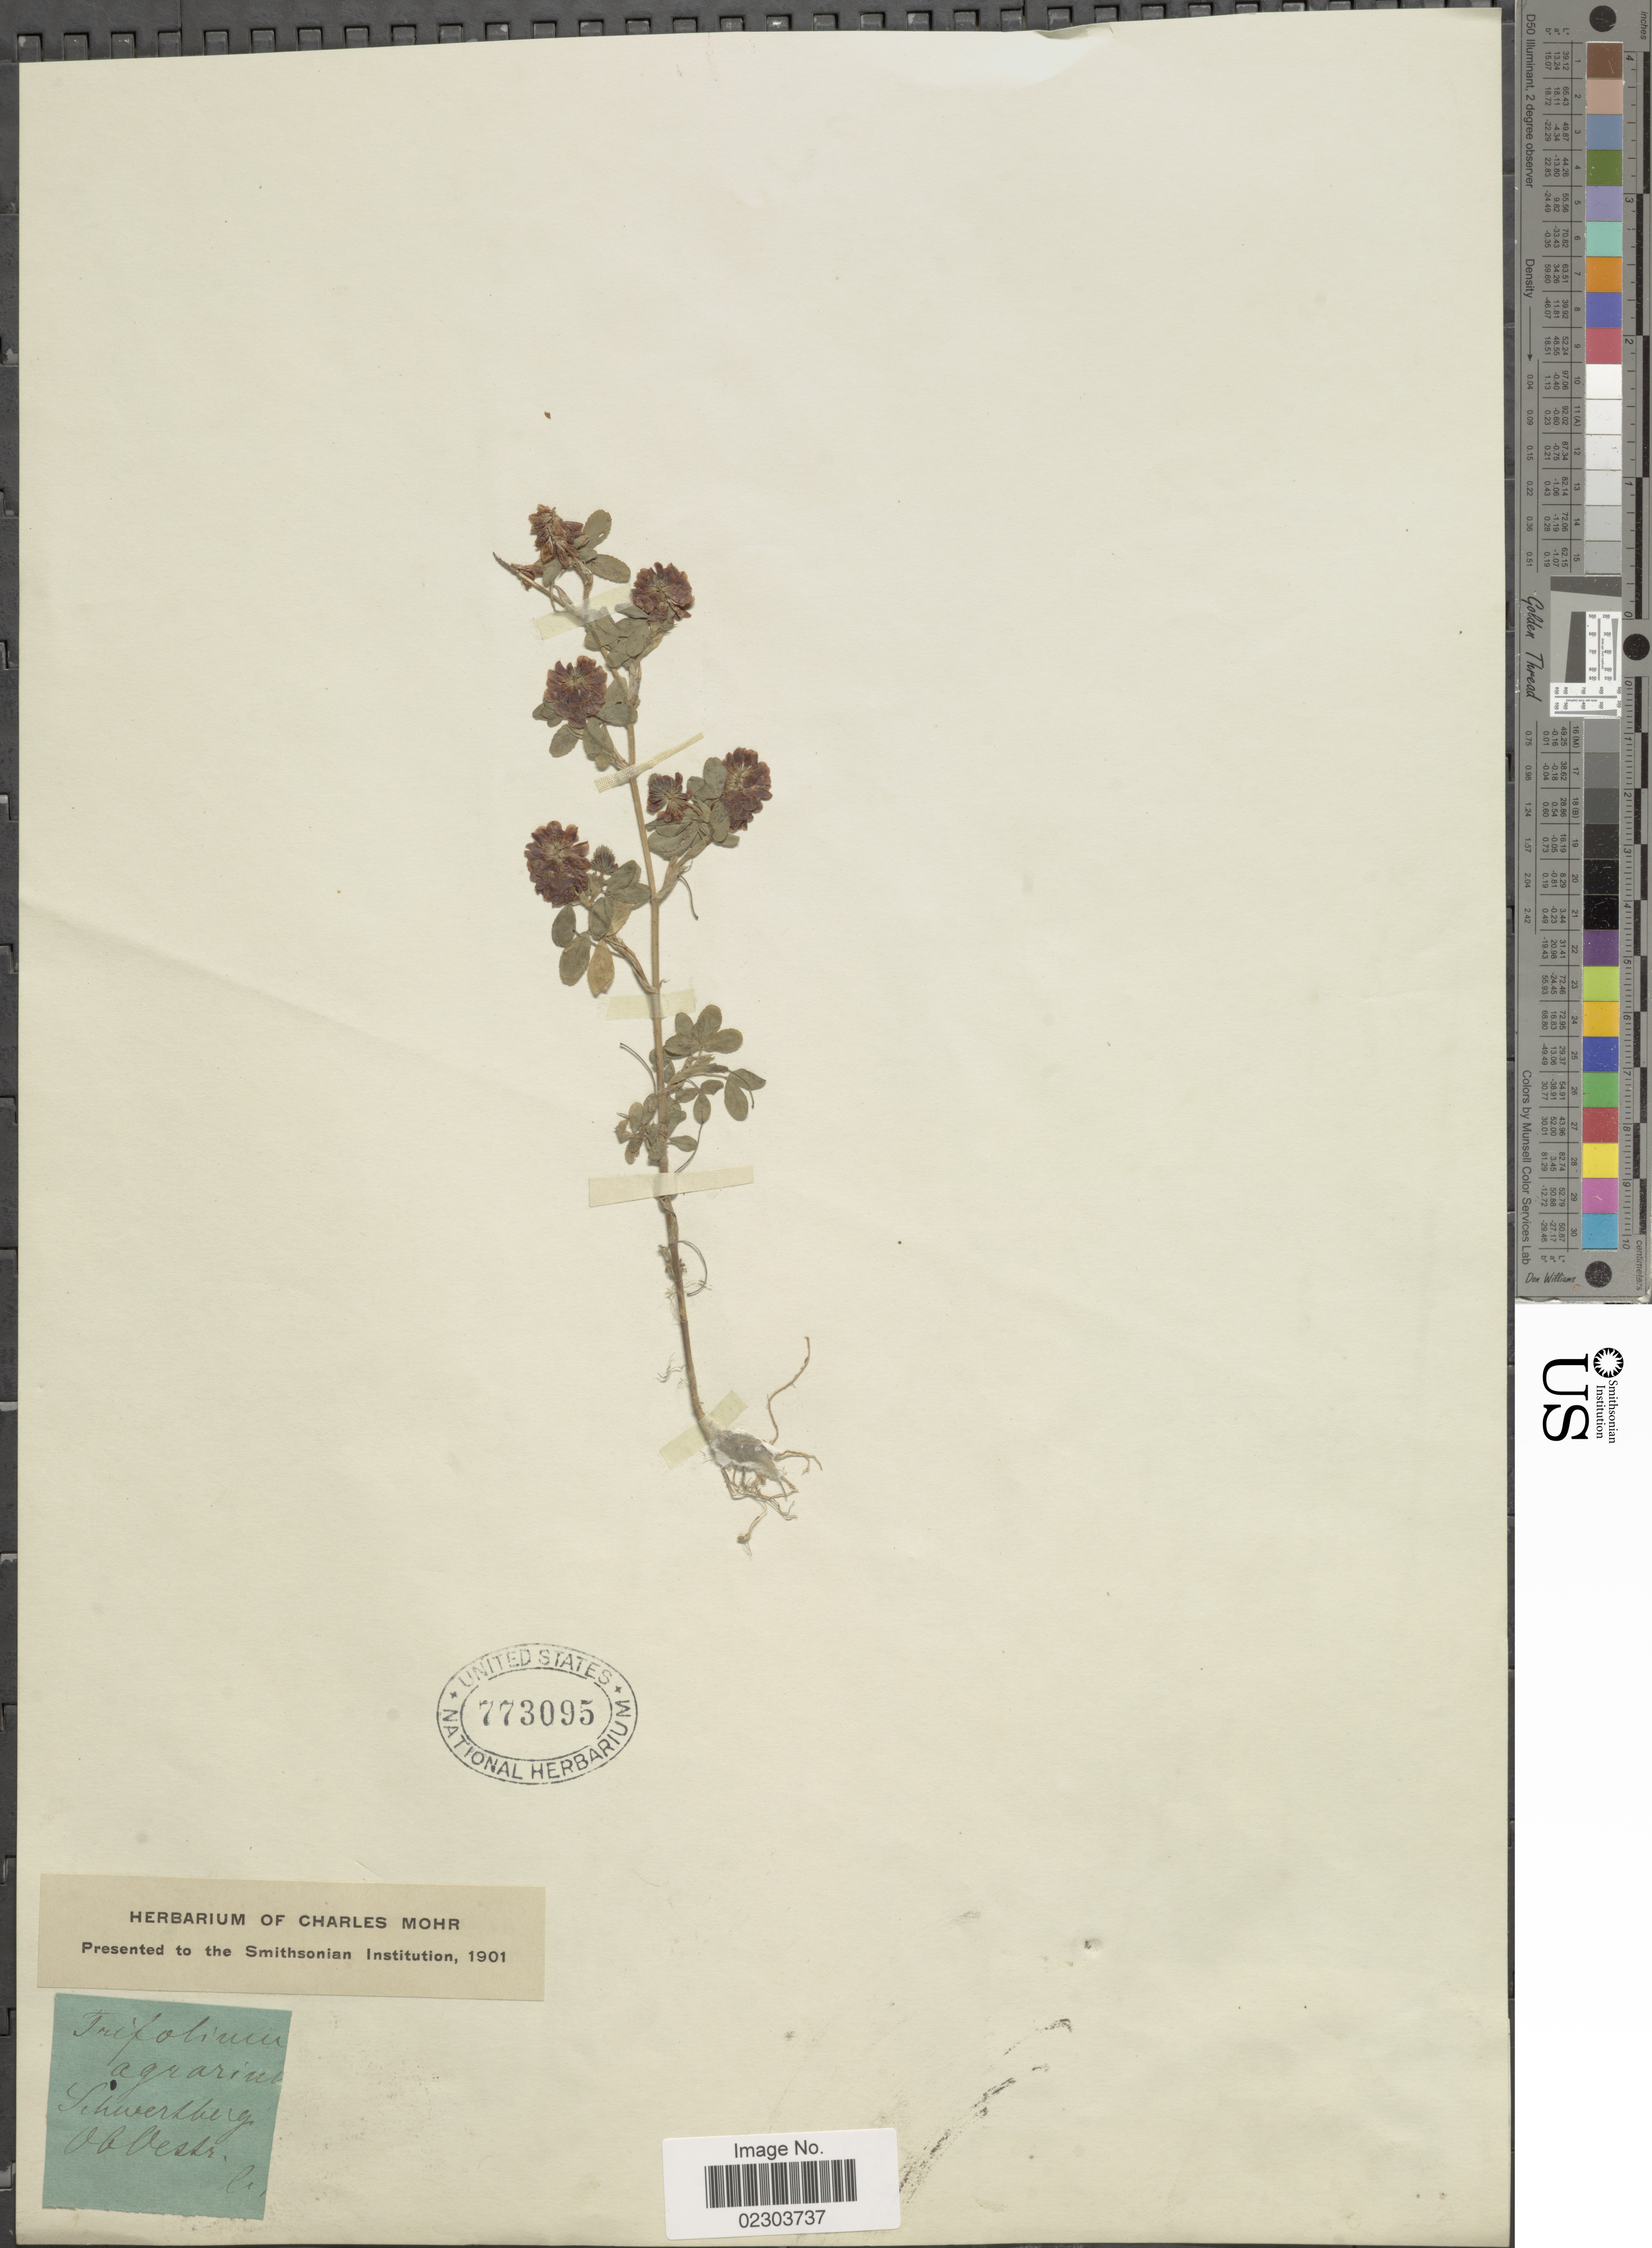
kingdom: Plantae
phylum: Tracheophyta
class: Magnoliopsida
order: Fabales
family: Fabaceae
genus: Trifolium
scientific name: Trifolium agrarium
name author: L.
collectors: ex herb. Charles Mohr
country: Austria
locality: Schwertberg, Obbestr. [interpreted]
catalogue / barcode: US 773095